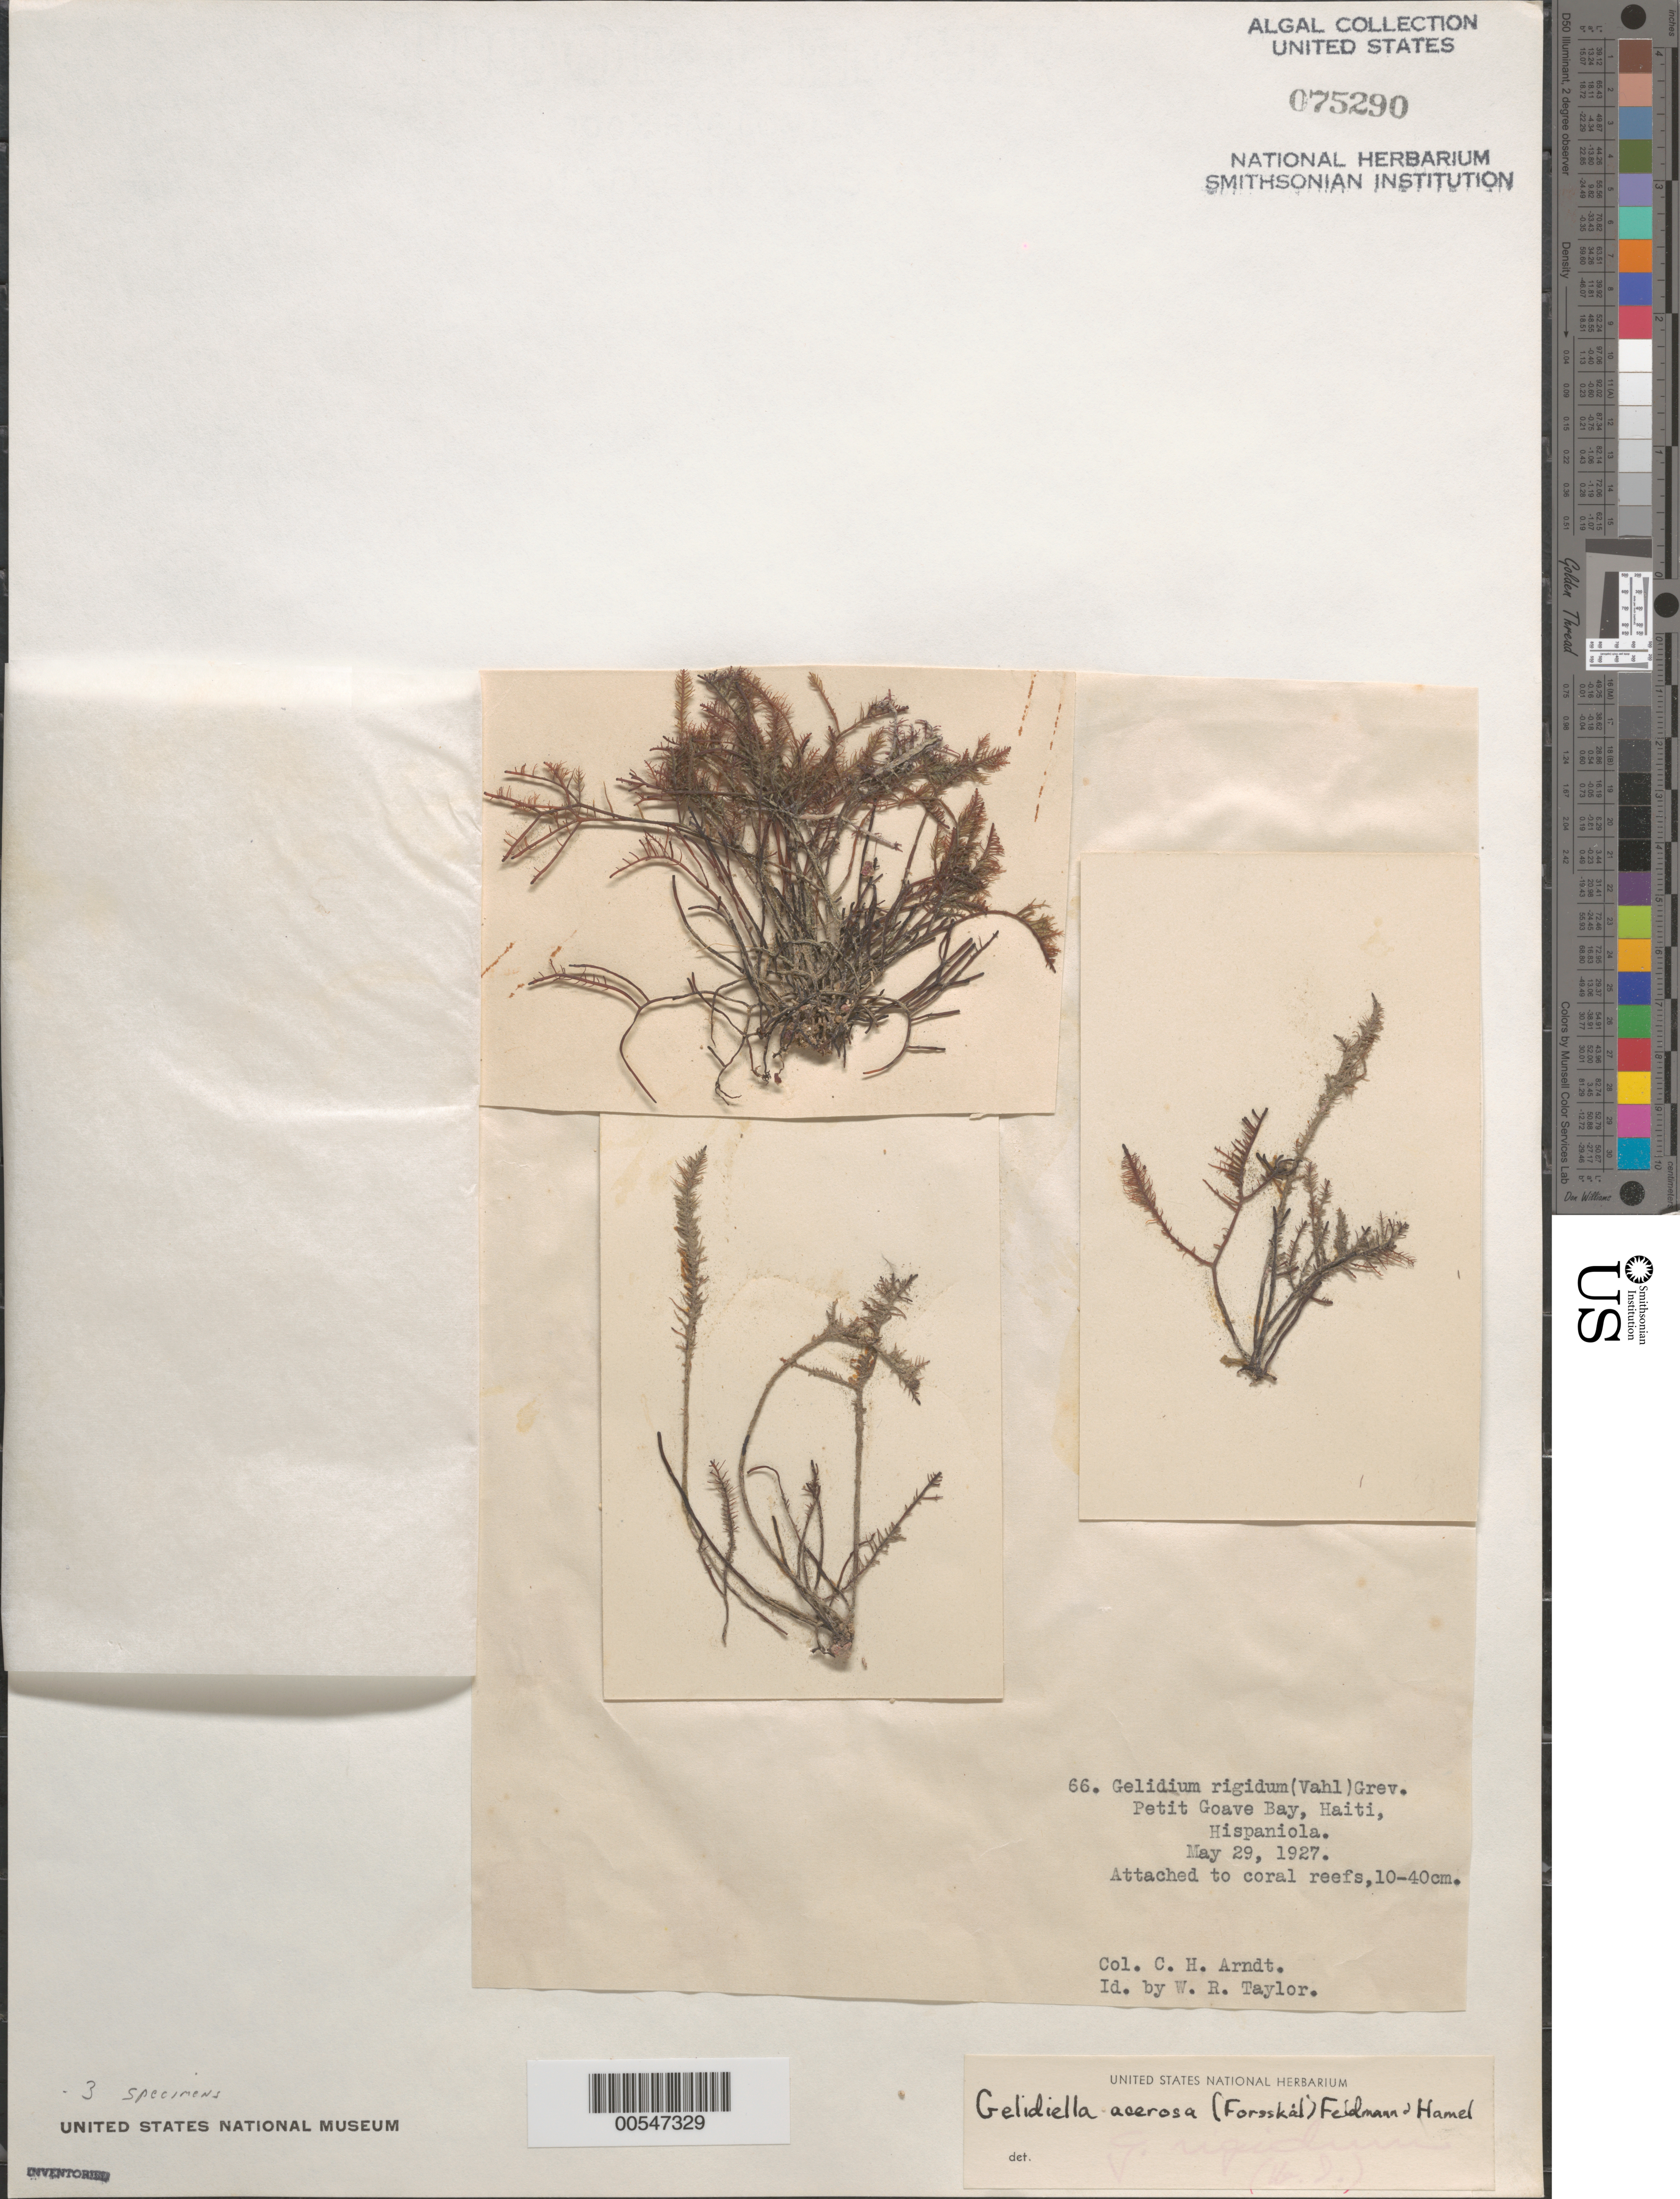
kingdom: Plantae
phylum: Rhodophyta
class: Florideophyceae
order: Gelidiales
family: Gelidiellaceae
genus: Gelidiella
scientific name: Gelidiella acerosa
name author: (Forssk.) Feldmann & G. Hamel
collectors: C. Arndt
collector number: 66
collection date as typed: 29 May 1927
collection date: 1927-05-29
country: Haiti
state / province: Ouest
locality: Petit Goave Bay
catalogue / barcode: US 75290